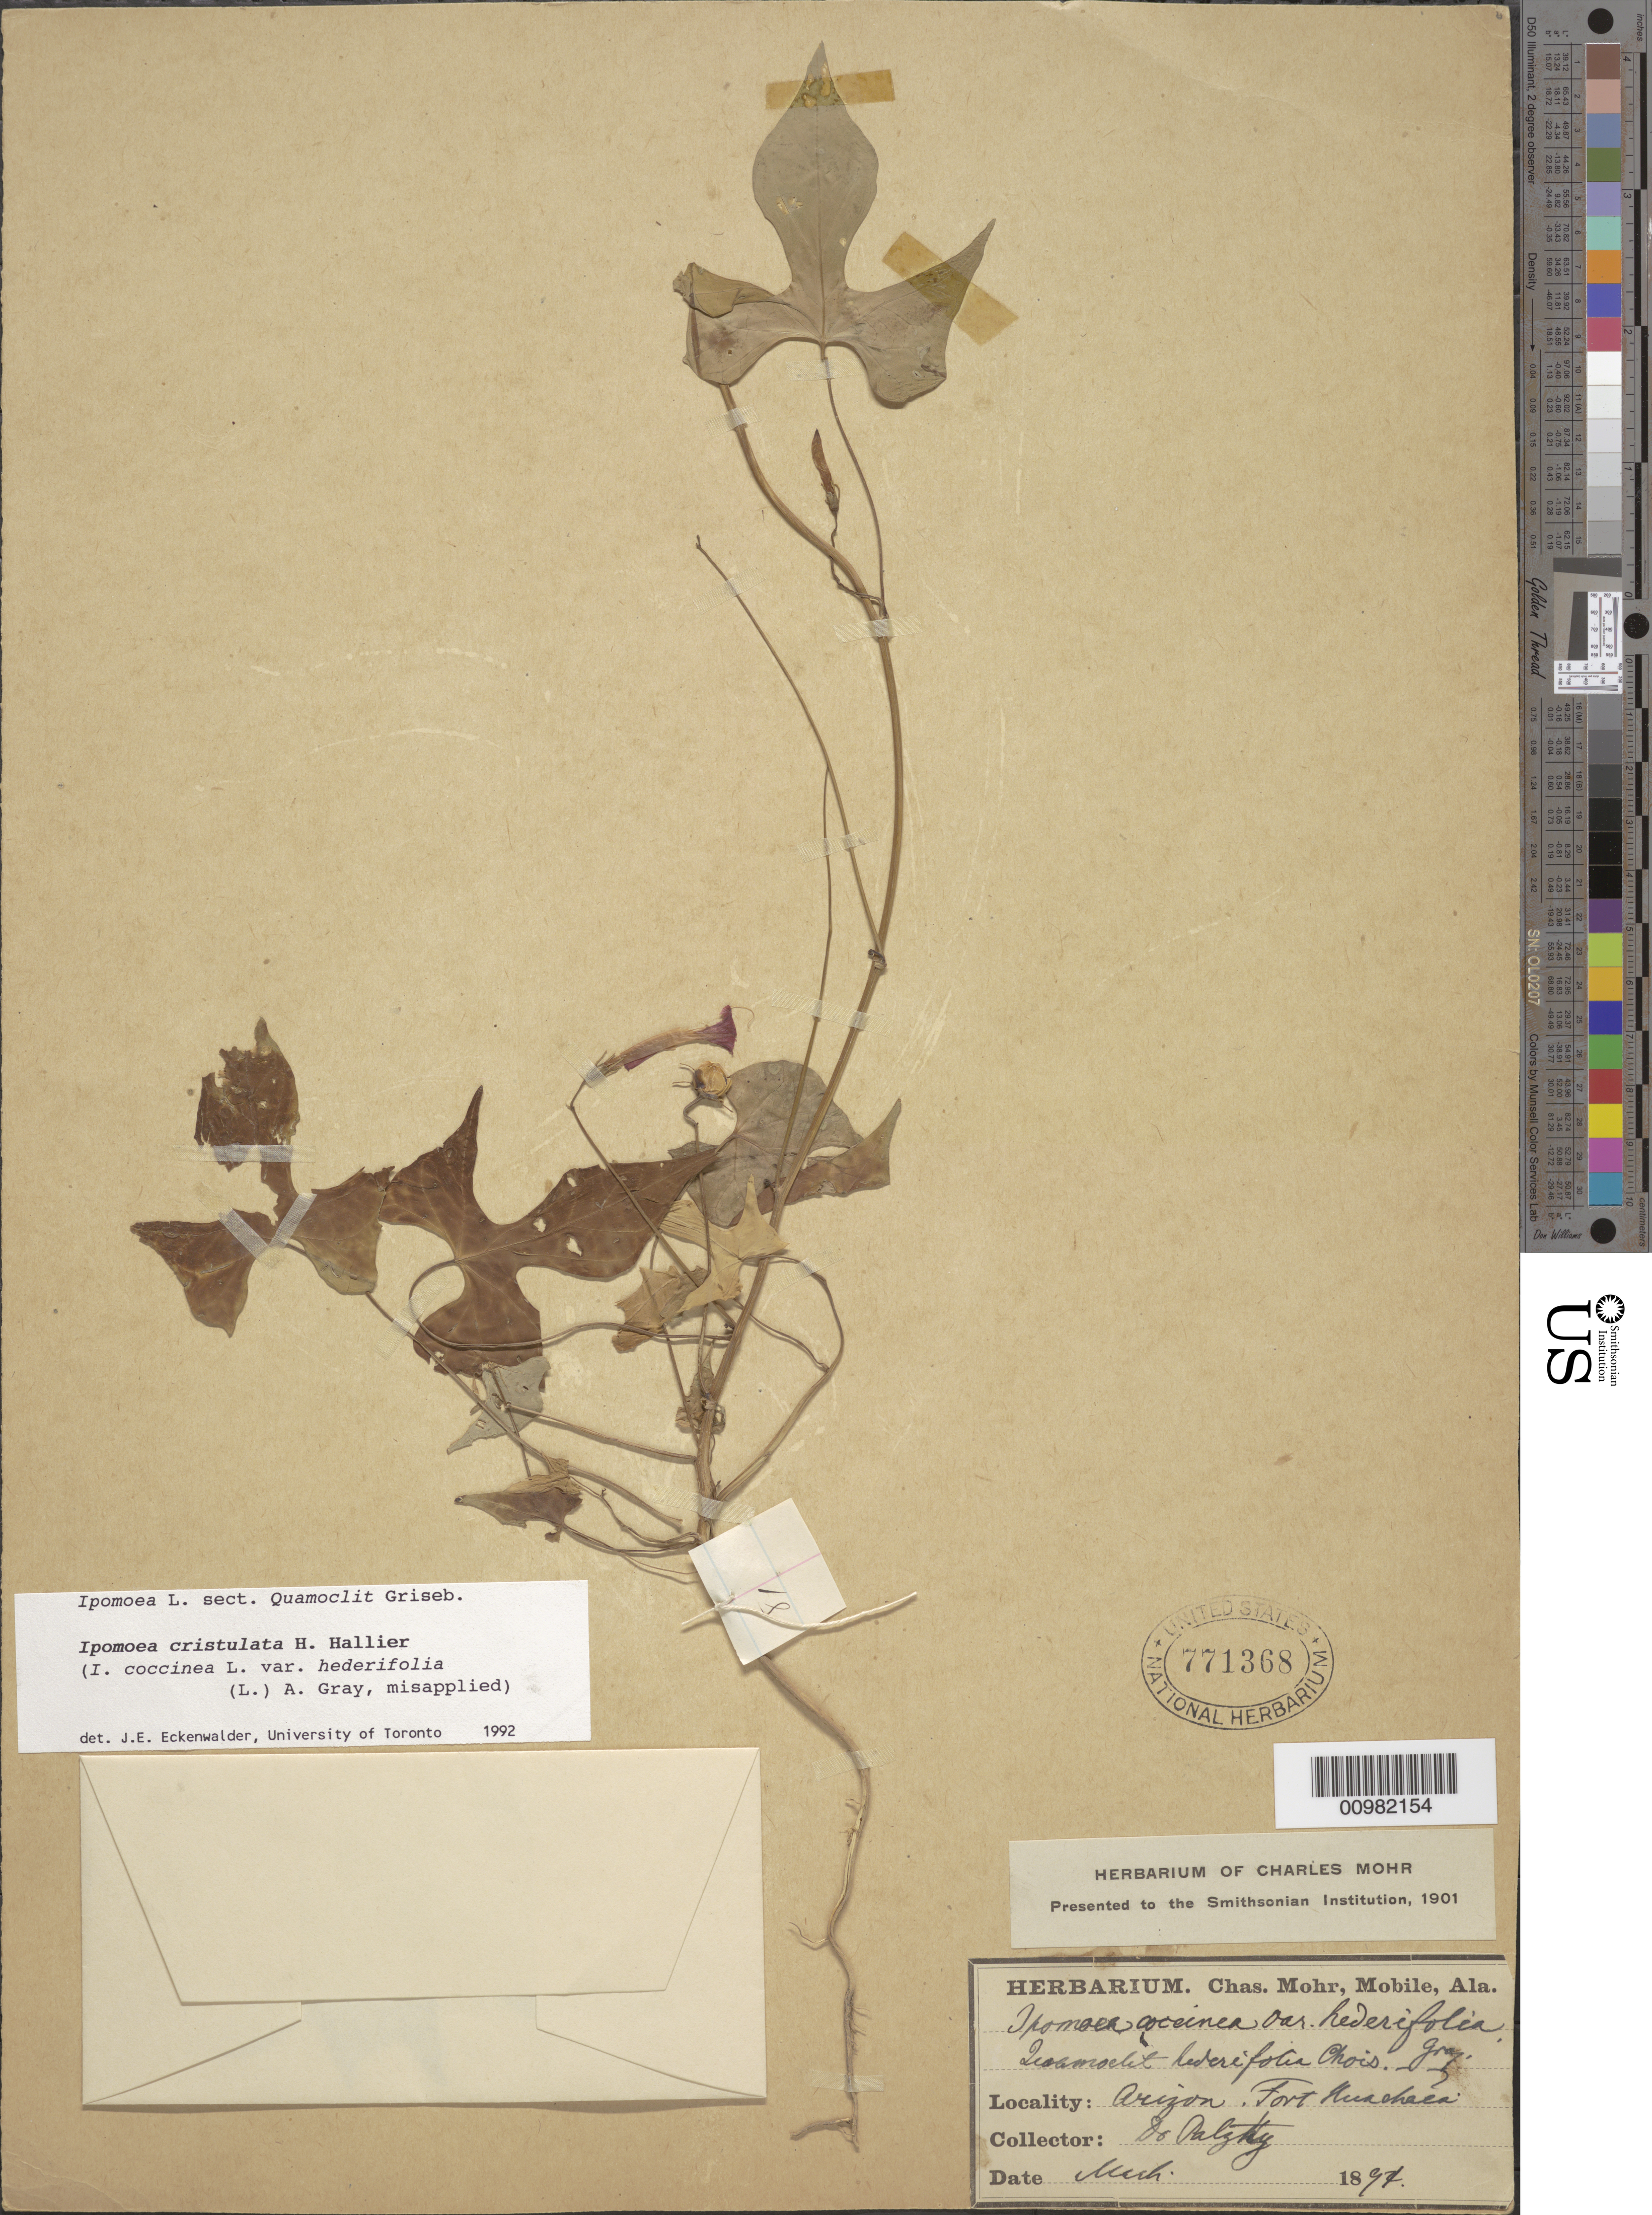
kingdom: Plantae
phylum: Tracheophyta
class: Magnoliopsida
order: Solanales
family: Convolvulaceae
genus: Ipomoea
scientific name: Ipomoea cristulata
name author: Hallier f.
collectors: -. Patzky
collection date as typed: Mar 1891 (1892?)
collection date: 1891-03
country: United States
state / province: Arizona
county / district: Cochise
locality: Fort Huachuca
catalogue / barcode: US 771368